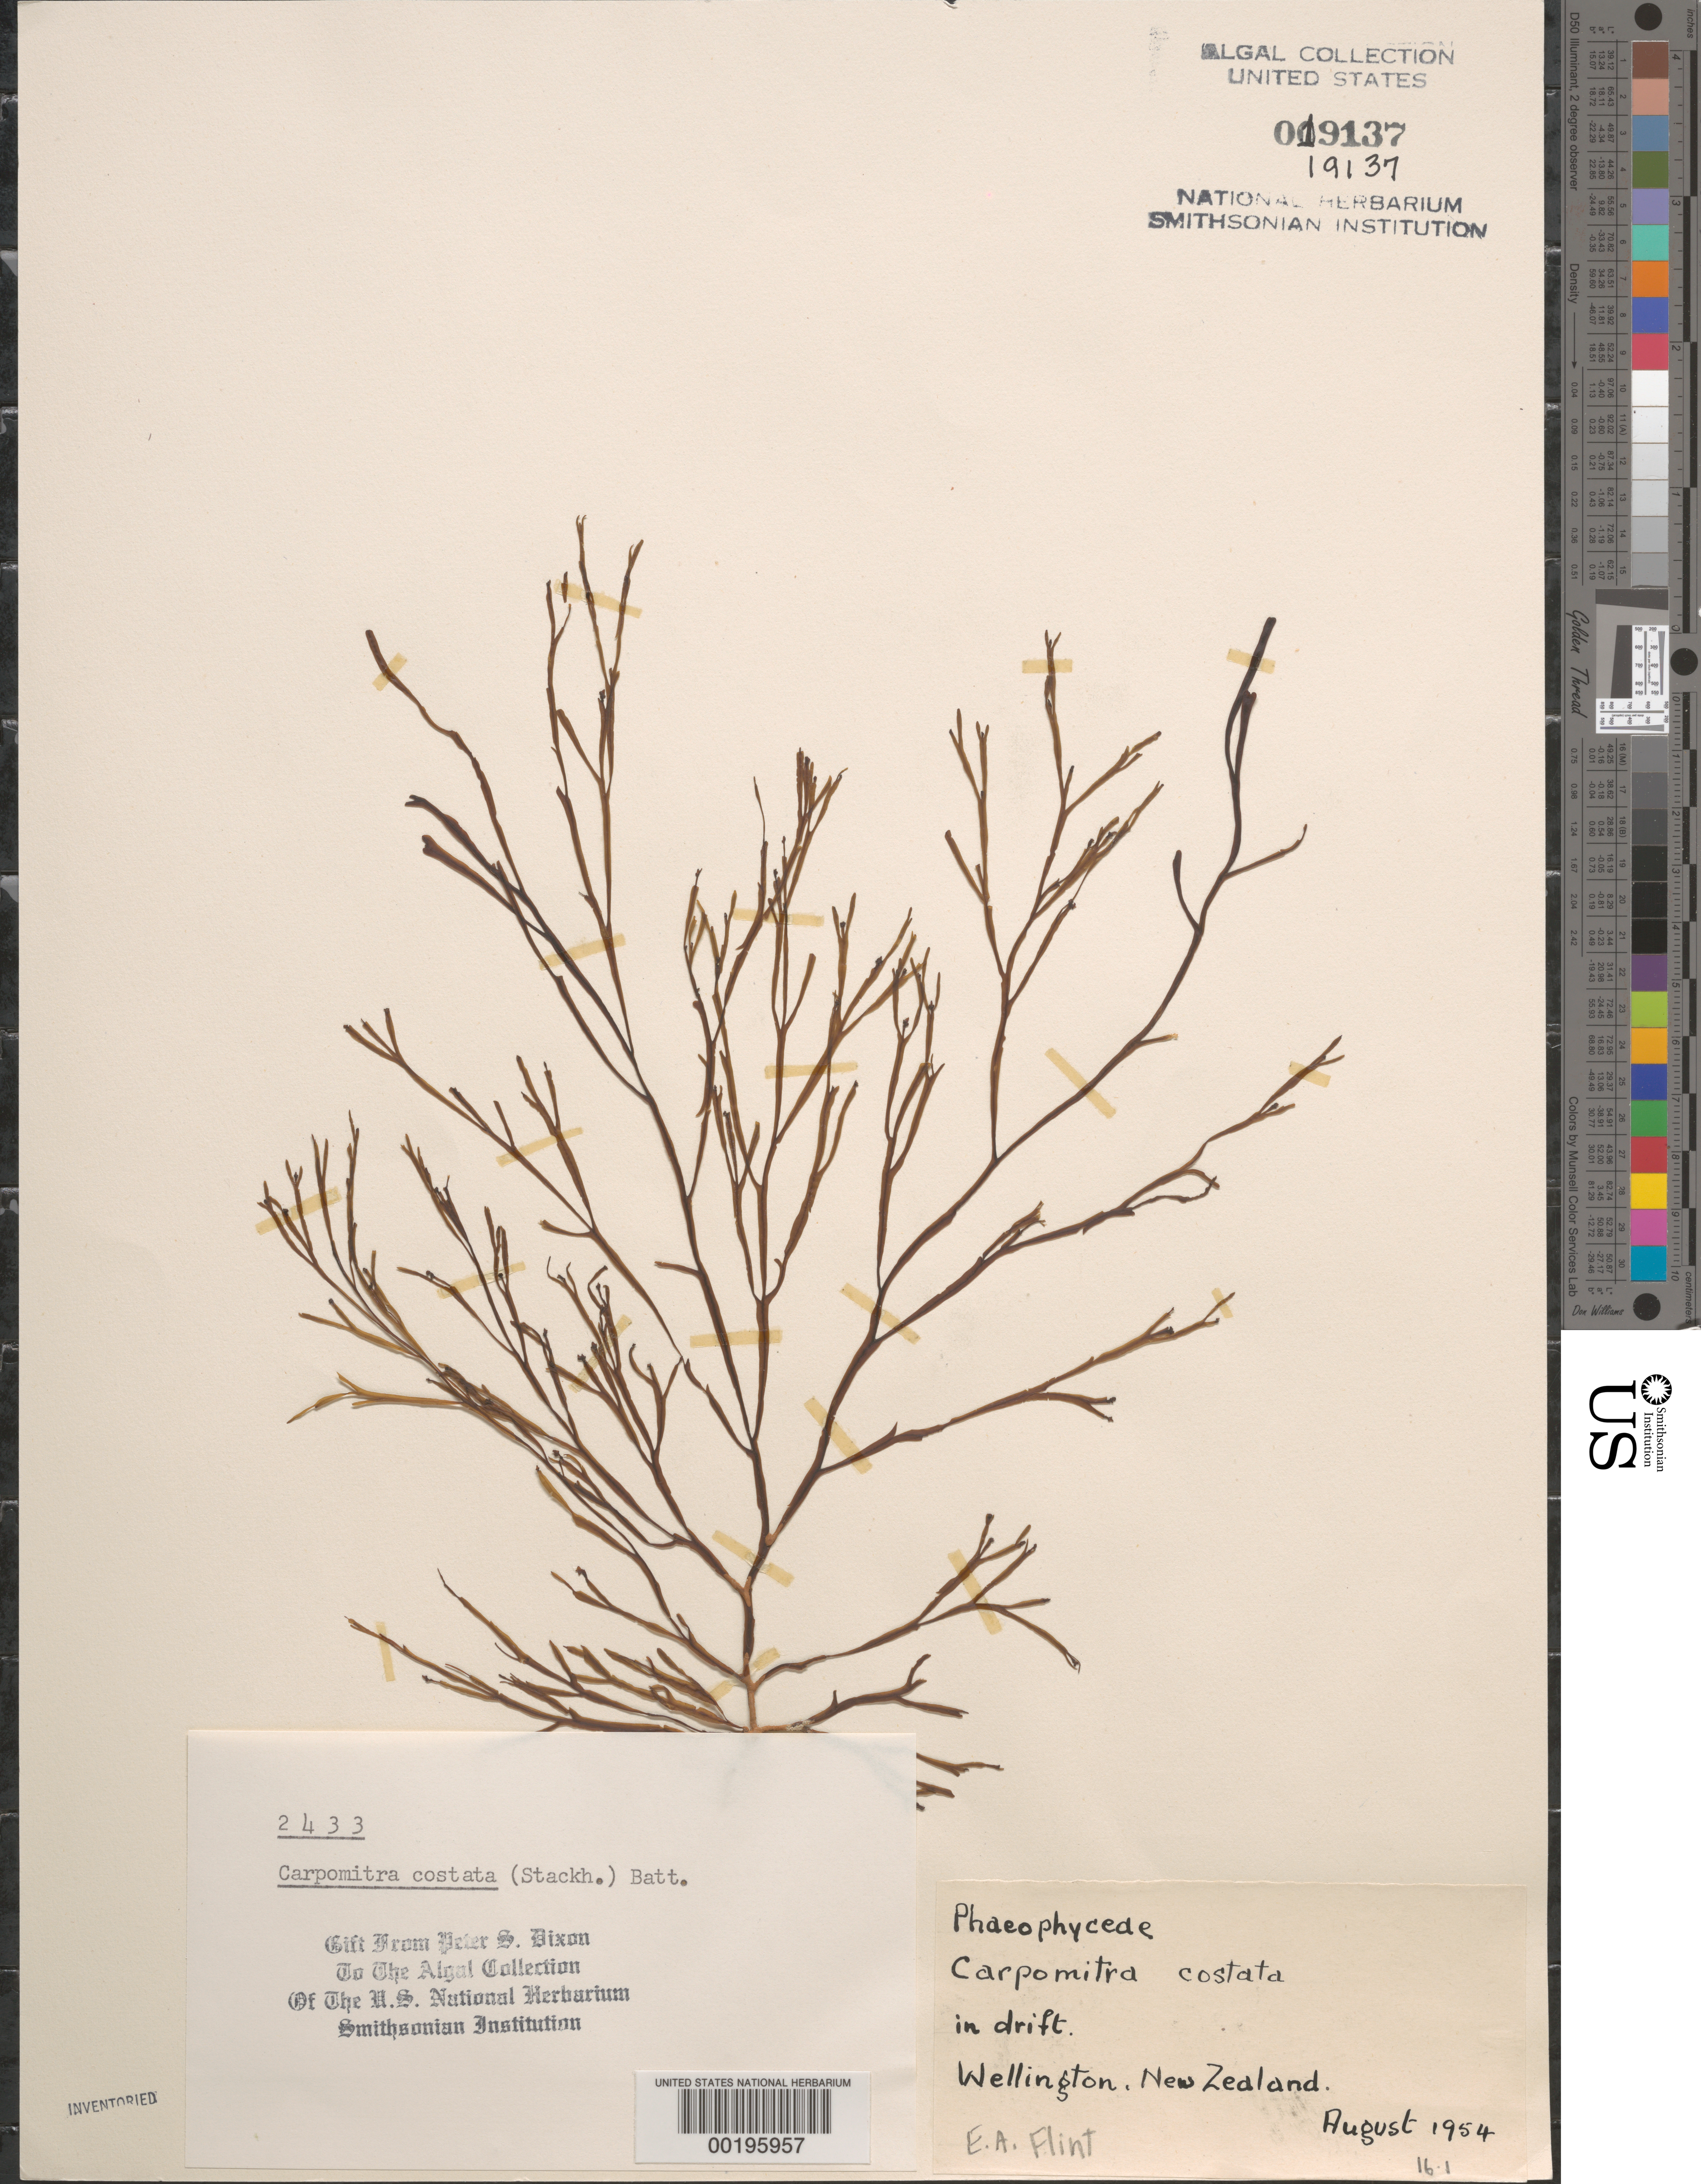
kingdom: Chromista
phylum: Ochrophyta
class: Phaeophyceae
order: Sporochnales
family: Sporochnaceae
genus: Carpomitra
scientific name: Carpomitra costata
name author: (Stackh.) Batters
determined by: Dixon, P. S.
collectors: E. Flint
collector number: PSD 2433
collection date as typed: Aug 1954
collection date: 1954-08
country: New Zealand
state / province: Wellington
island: North Island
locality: Wellington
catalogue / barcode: US 19137